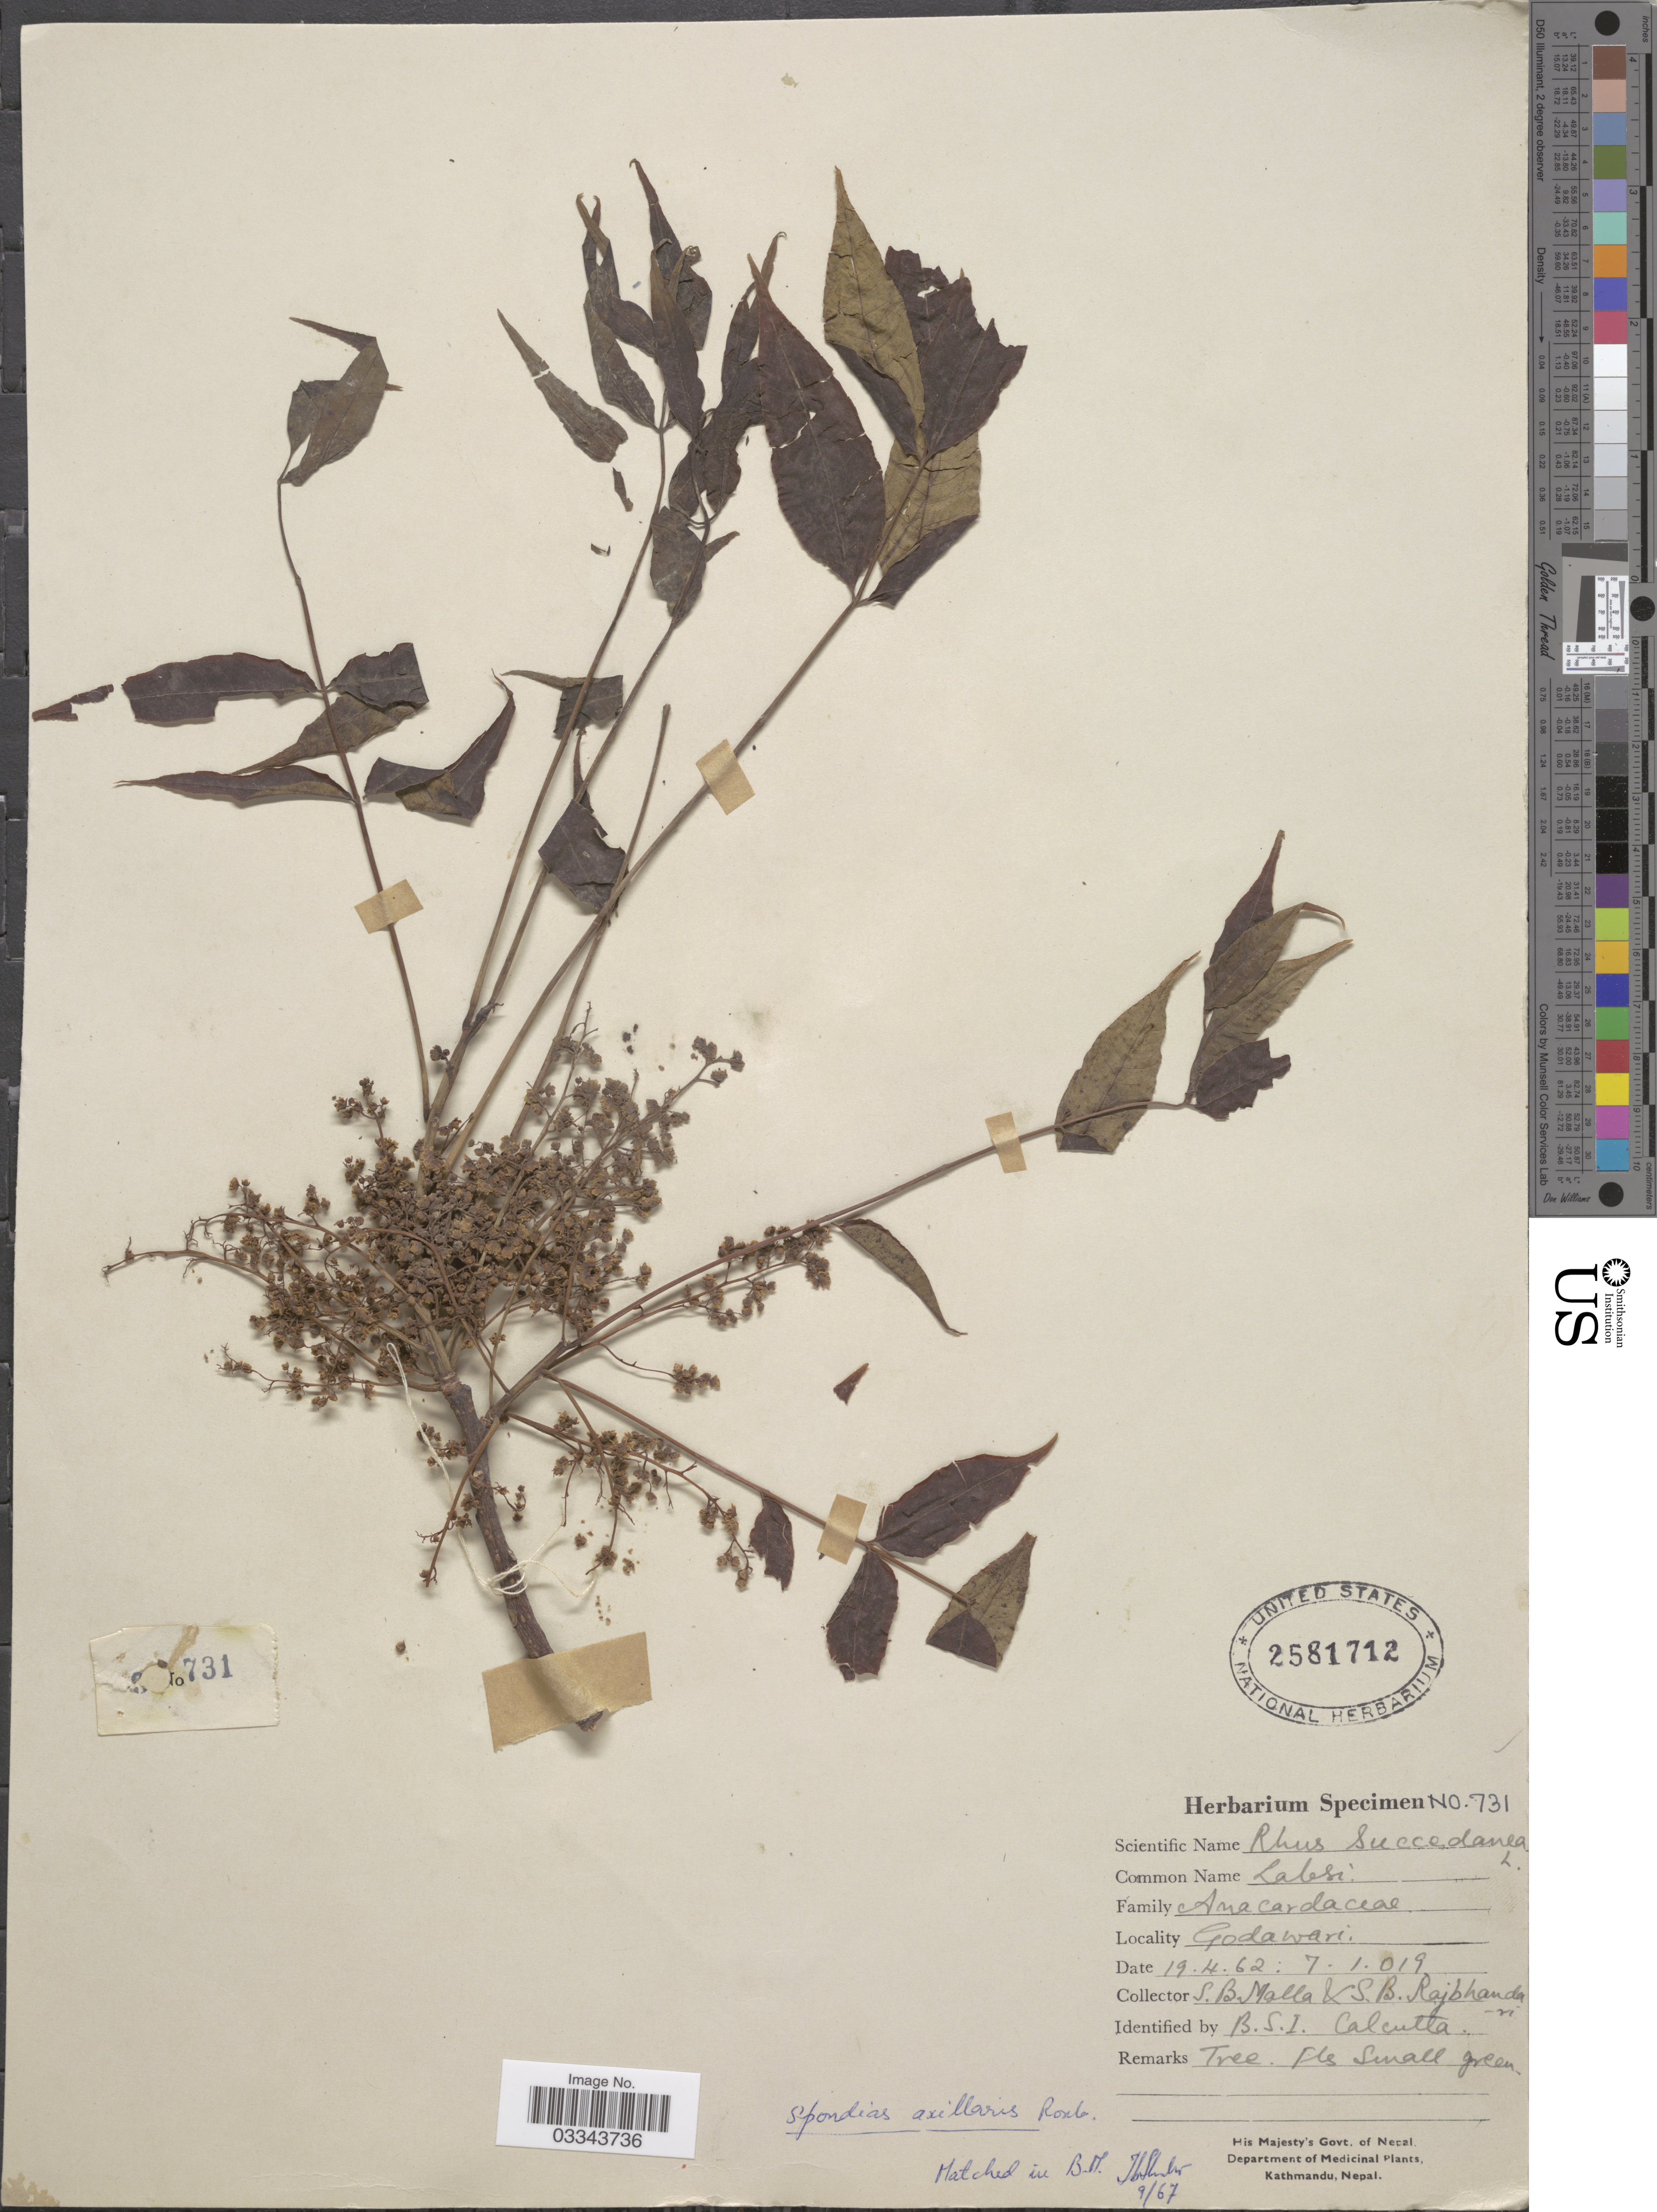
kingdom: Plantae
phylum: Tracheophyta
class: Magnoliopsida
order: Sapindales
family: Anacardiaceae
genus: Choerospondias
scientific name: Choerospondias axillaris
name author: (Roxb.) B.L. Burtt & A.W. Hill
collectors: S. Malla & S. Rajbhandar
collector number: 731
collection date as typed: Transcribed d/m/y: 19/4/62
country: Nepal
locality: Godawari.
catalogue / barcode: US 2581712